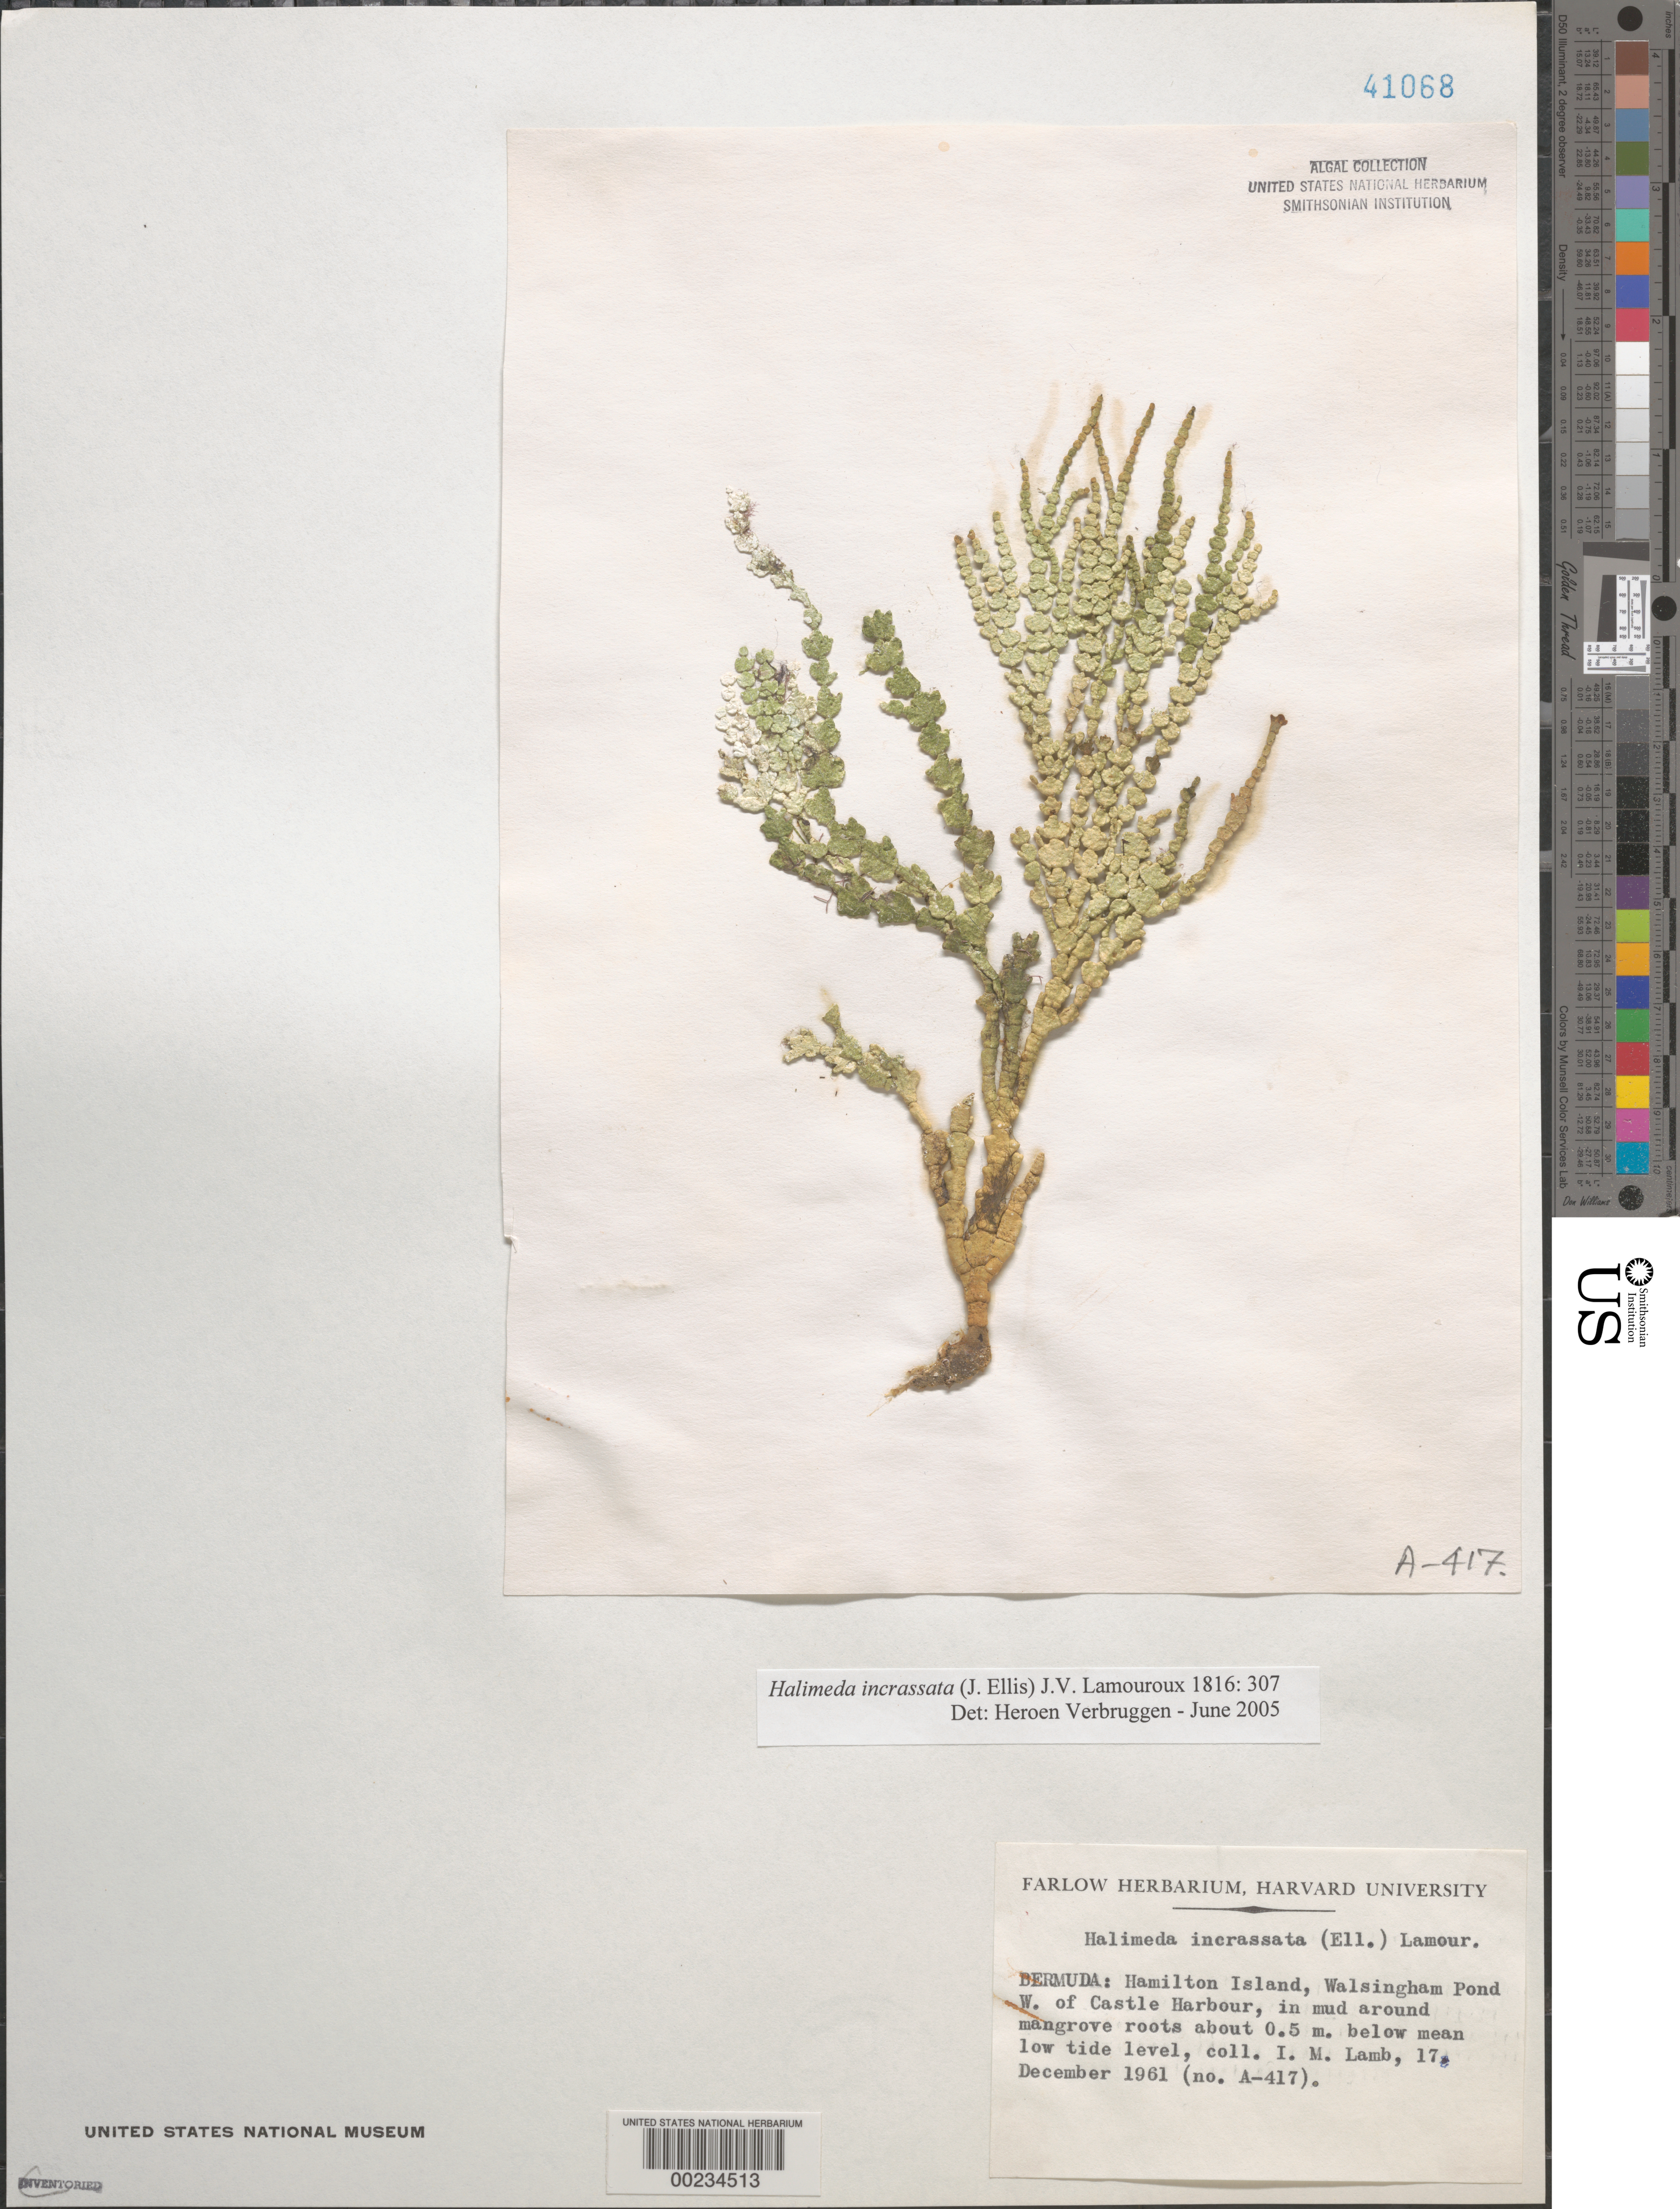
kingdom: Plantae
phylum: Chlorophyta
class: Ulvophyceae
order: Bryopsidales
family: Halimedaceae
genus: Halimeda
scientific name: Halimeda incrassata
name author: (J. Ellis) J.V.Lamouroux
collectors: I. M. Lamb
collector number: A-417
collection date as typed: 17 Dec 1961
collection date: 1961-12-17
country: Bermuda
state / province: Hamilton Parish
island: Bermuda Island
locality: Walsingham Pond, west of Castle Harbour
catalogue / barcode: US 41068